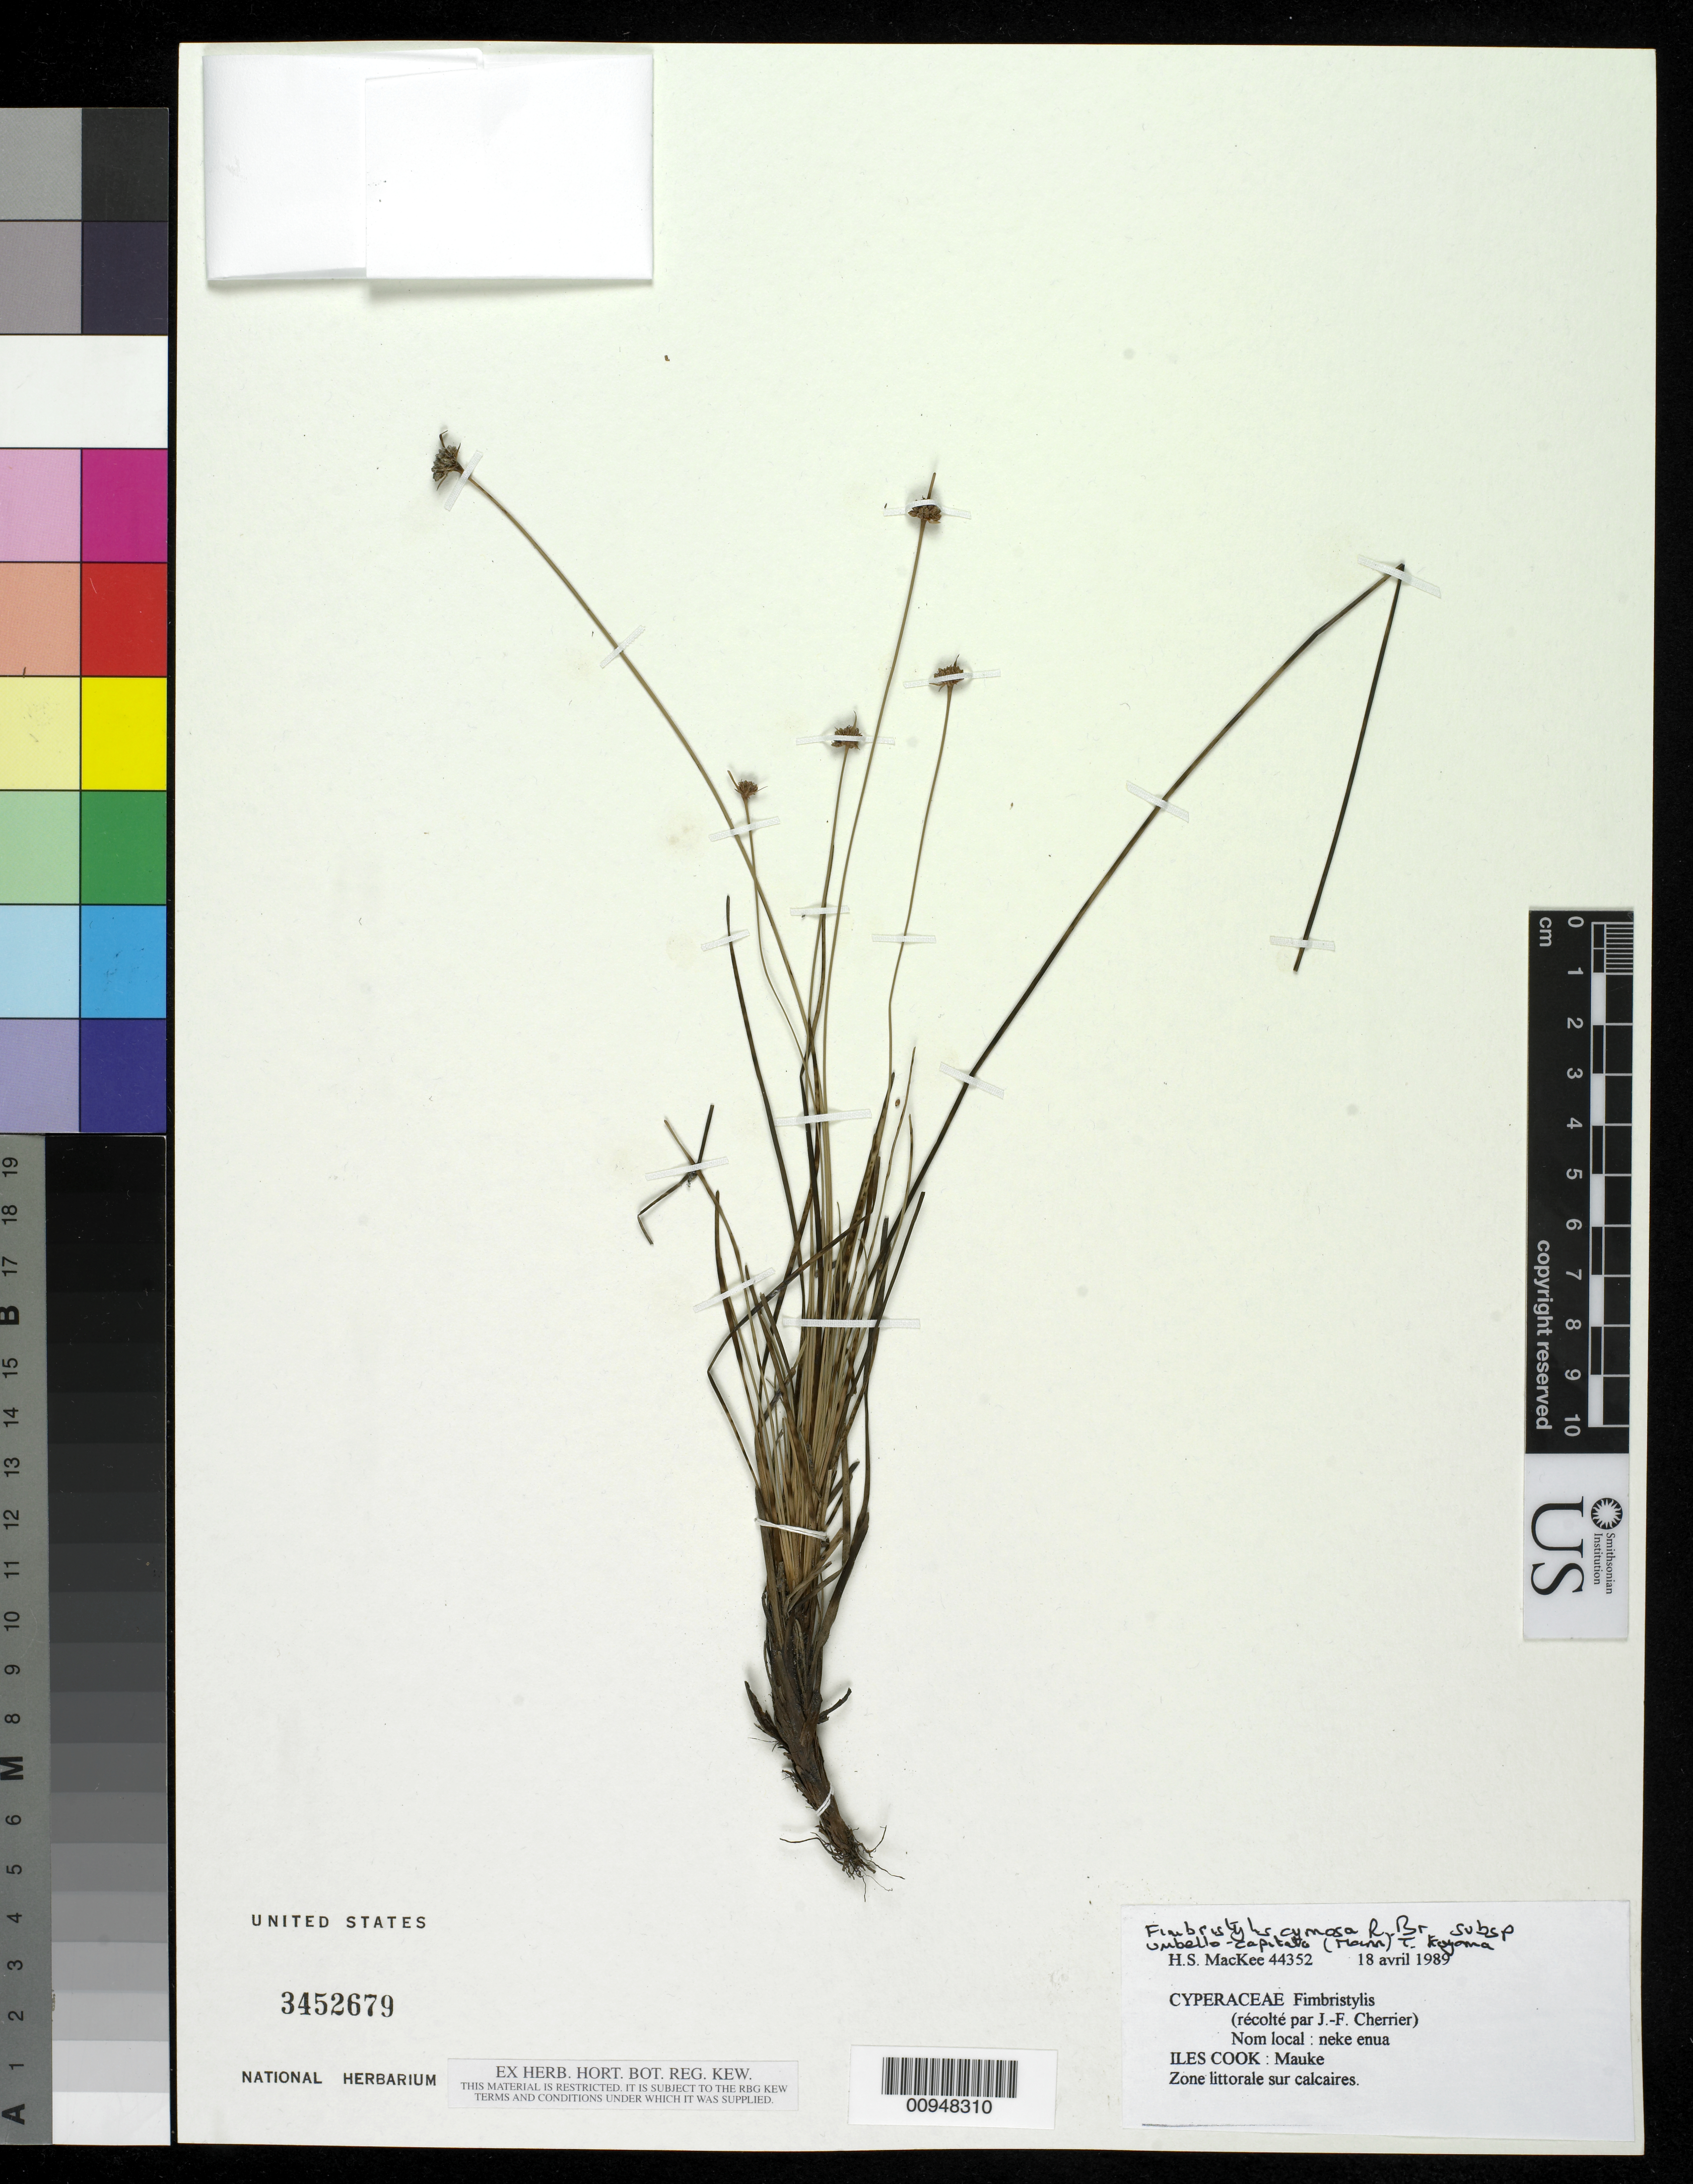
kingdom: Plantae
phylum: Tracheophyta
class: Liliopsida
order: Poales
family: Cyperaceae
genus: Fimbristylis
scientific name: Fimbristylis cymosa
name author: R. Br.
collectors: H. S. McKee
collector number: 44352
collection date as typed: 18 Apr 1989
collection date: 1989-04-18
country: Cook Islands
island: Mauke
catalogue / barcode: US 3452679